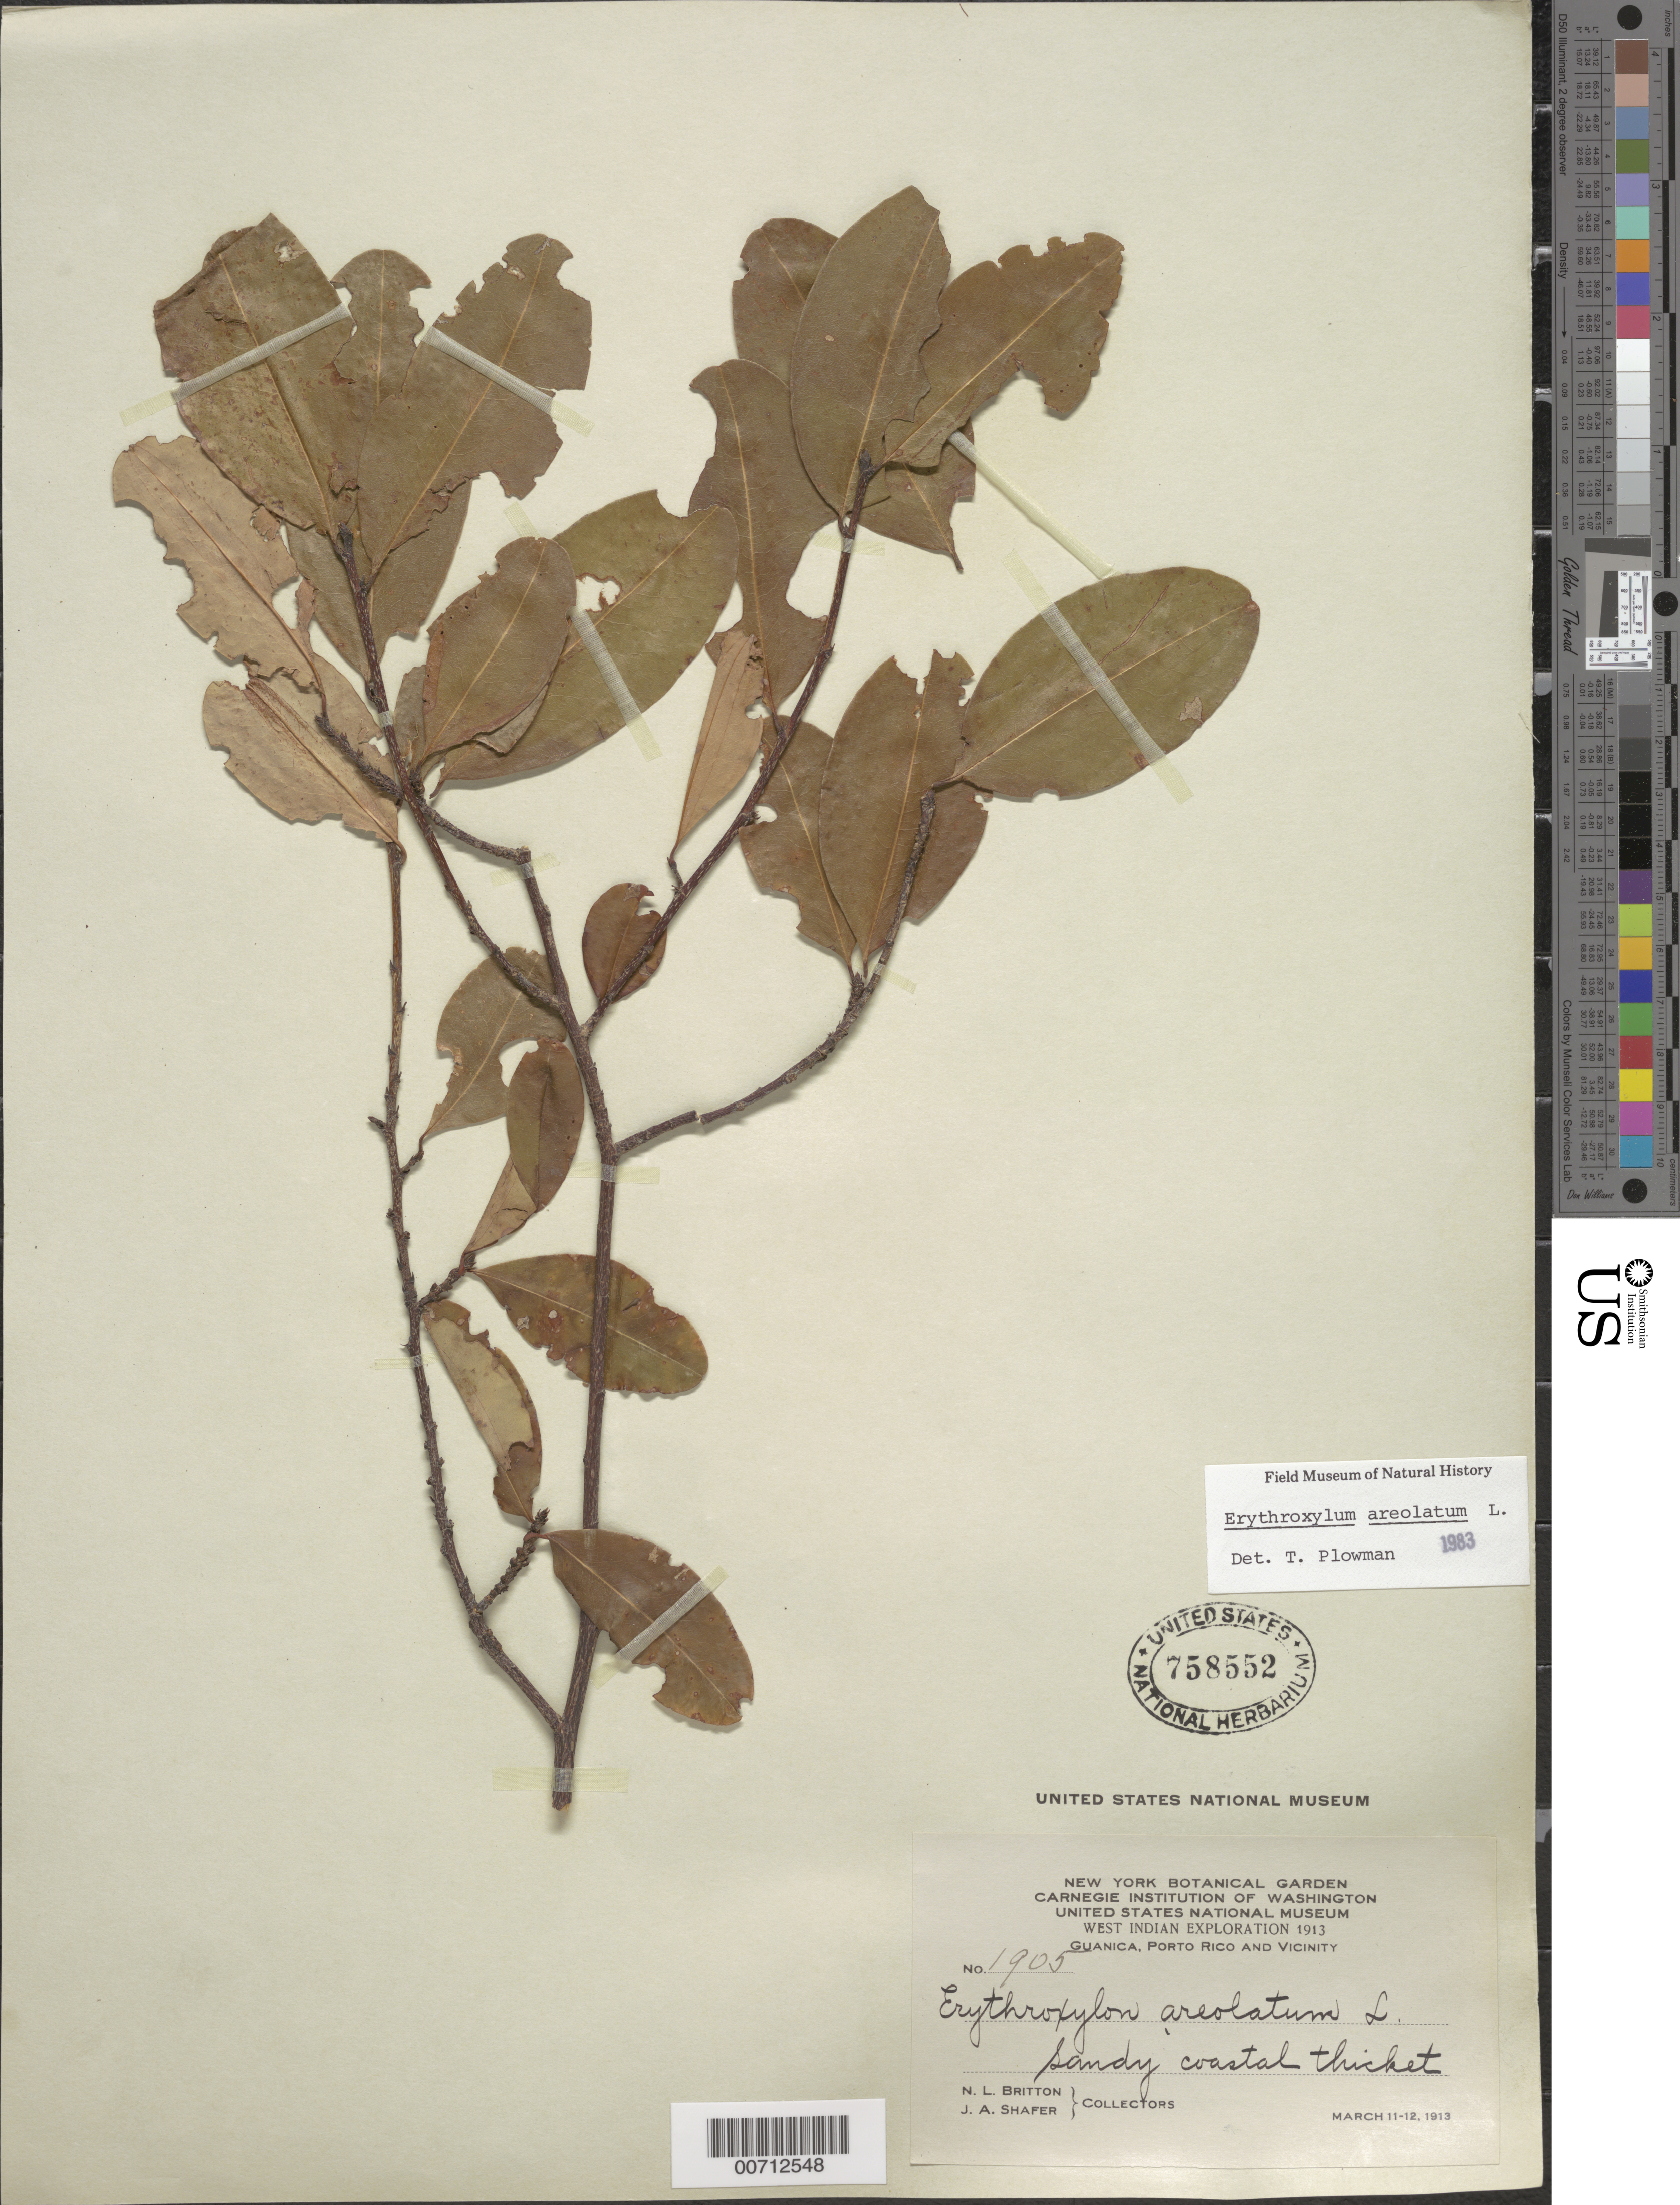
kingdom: Plantae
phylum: Tracheophyta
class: Magnoliopsida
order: Malpighiales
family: Erythroxylaceae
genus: Erythroxylum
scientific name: Erythroxylum aerolatum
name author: L.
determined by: Plowman, Timothy C.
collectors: N. Britton & J. A. Shafer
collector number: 1905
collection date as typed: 11 Mar 1913 and 12 Mar 1913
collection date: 1913-03-11,1913-03-12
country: Puerto Rico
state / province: Guanica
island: Greater Antilles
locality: Guanica, vic of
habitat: Sandy coastal thicket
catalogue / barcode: US 758552